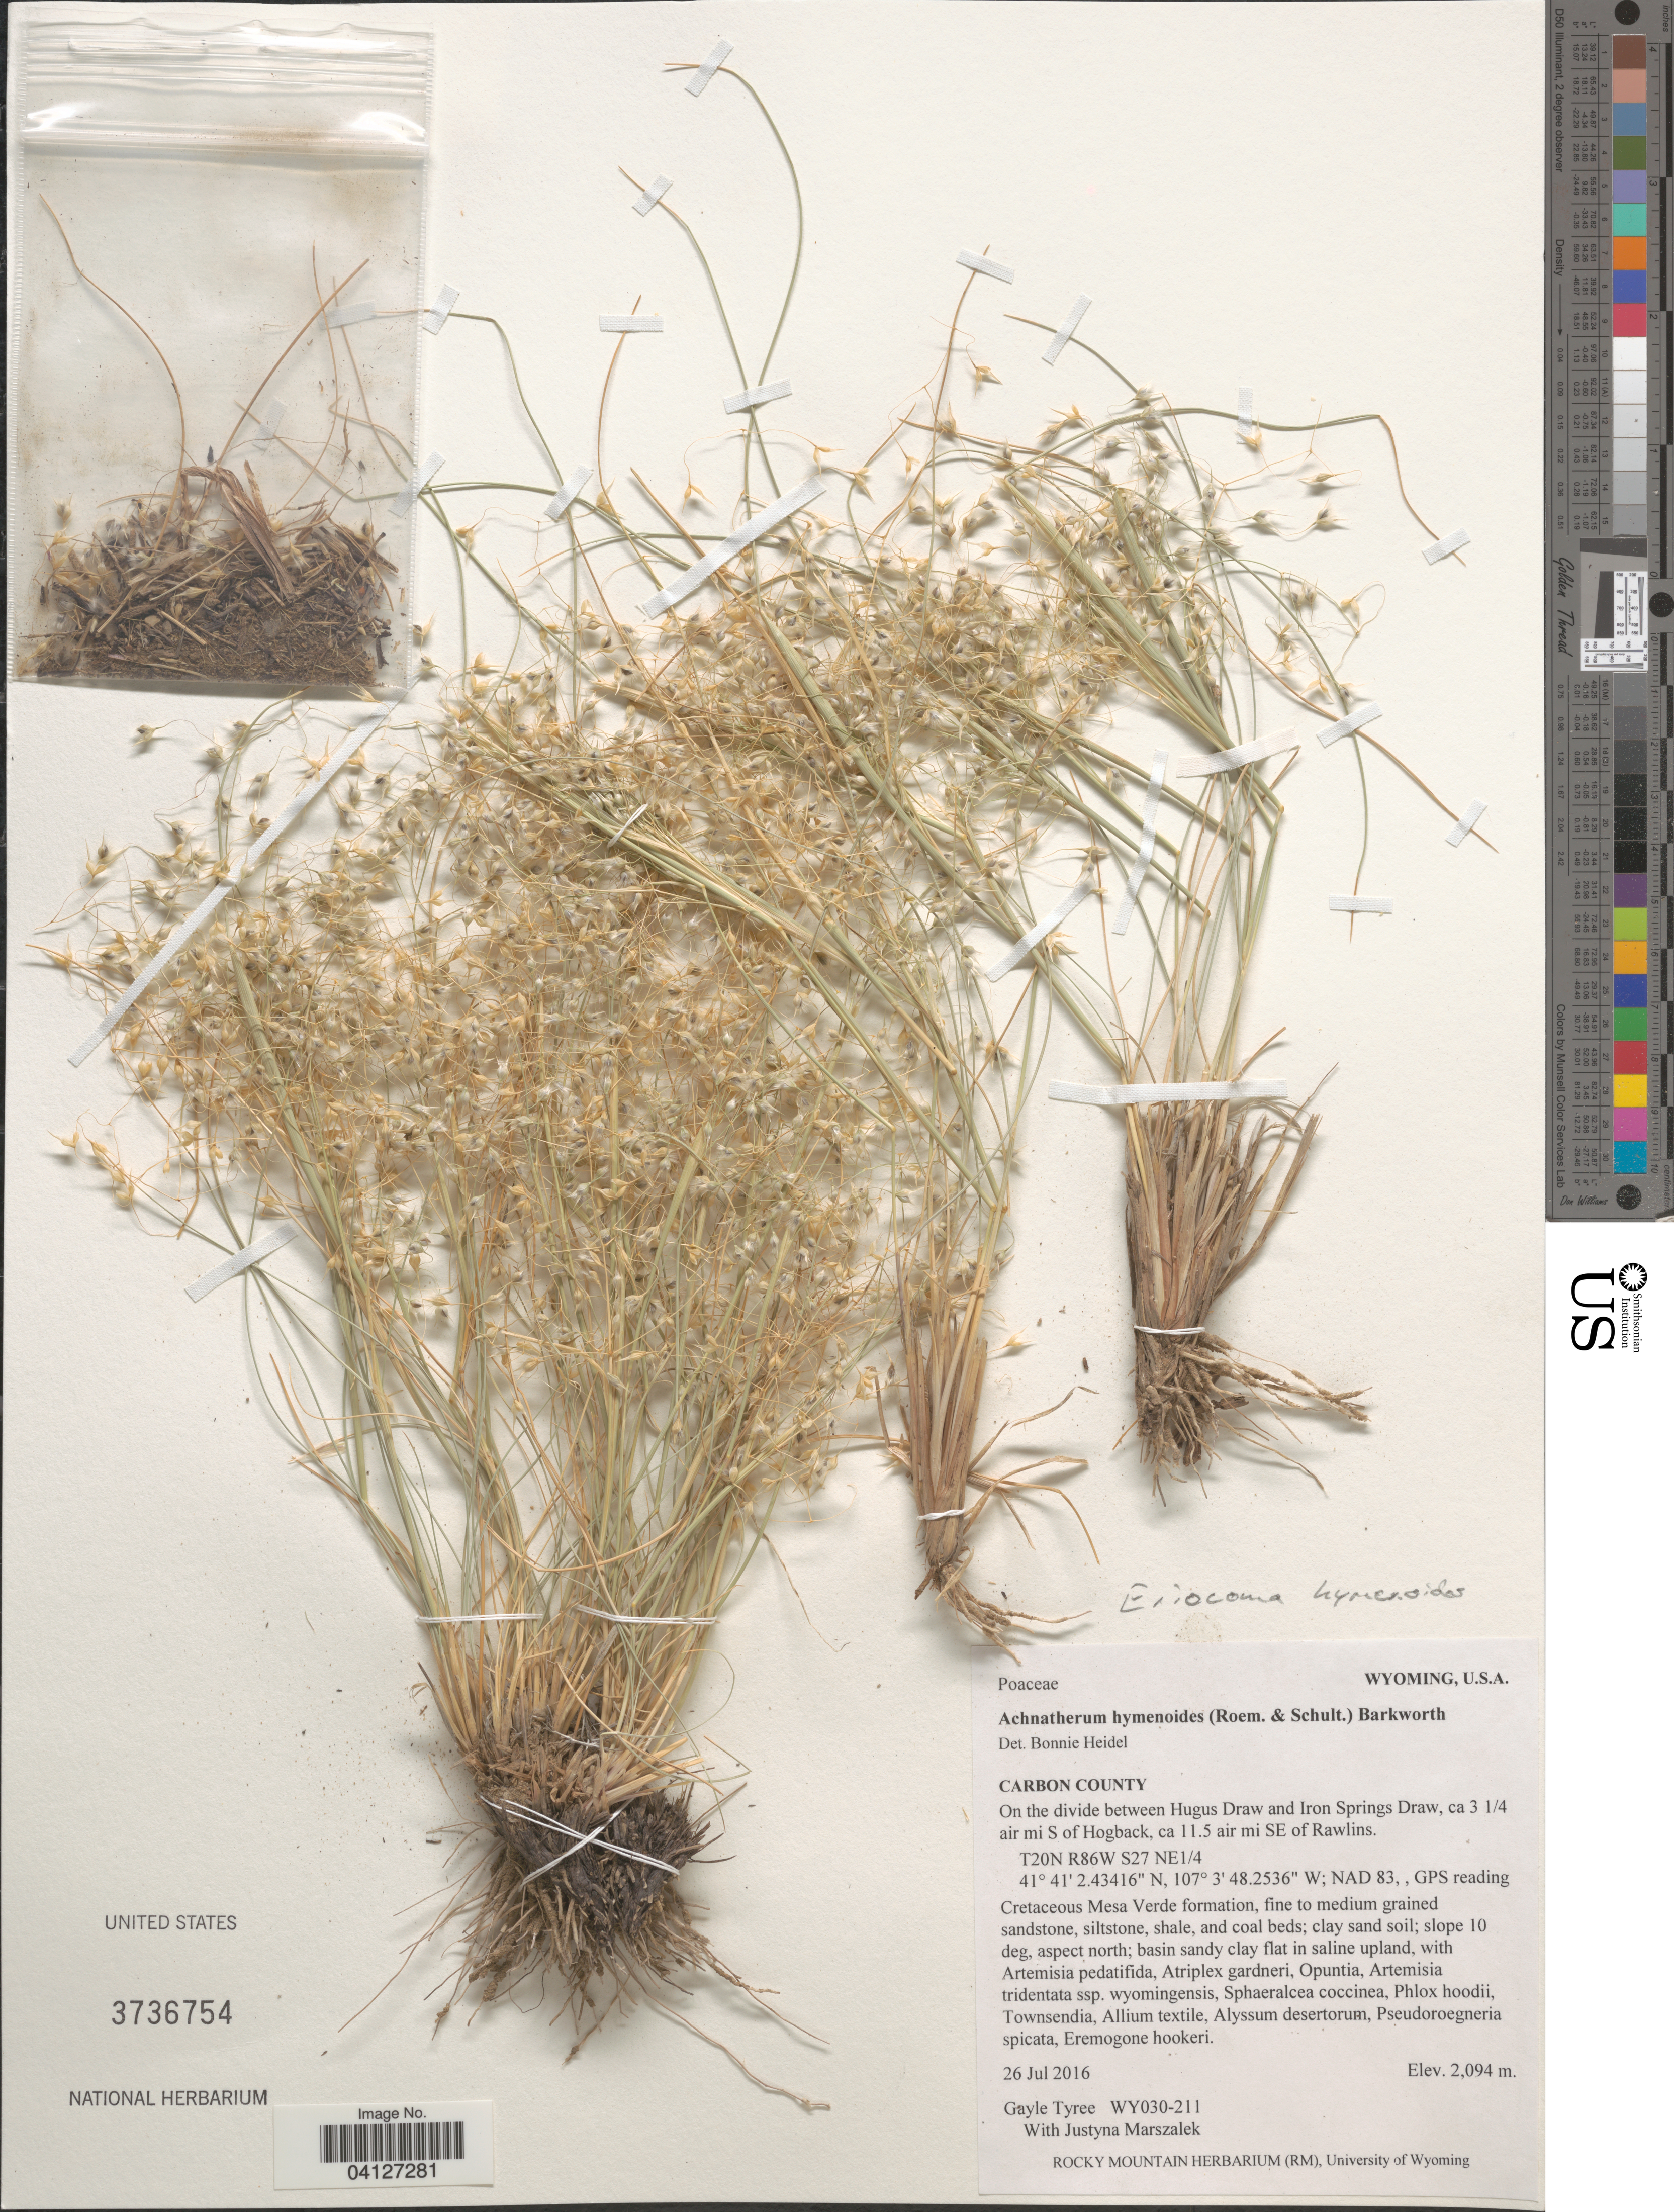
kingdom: Plantae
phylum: Tracheophyta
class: Liliopsida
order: Poales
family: Poaceae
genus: Achnatherum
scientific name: Achnatherum hymenoides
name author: (Roem. & Schult.) Barkworth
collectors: G. Tyree & J. Marszalek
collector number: WY030-211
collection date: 2016-07-26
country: United States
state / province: Wyoming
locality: Carbon County. On the divide between Hugus Draw and Iron Springs Draw, ca 3 1/4 air mi S of Hogback, ca 11.5 air mi SE of Rawlins. T20N R86W S27 NE1/4. NAD 83, , GPS reading.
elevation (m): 2094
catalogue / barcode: US 3736754